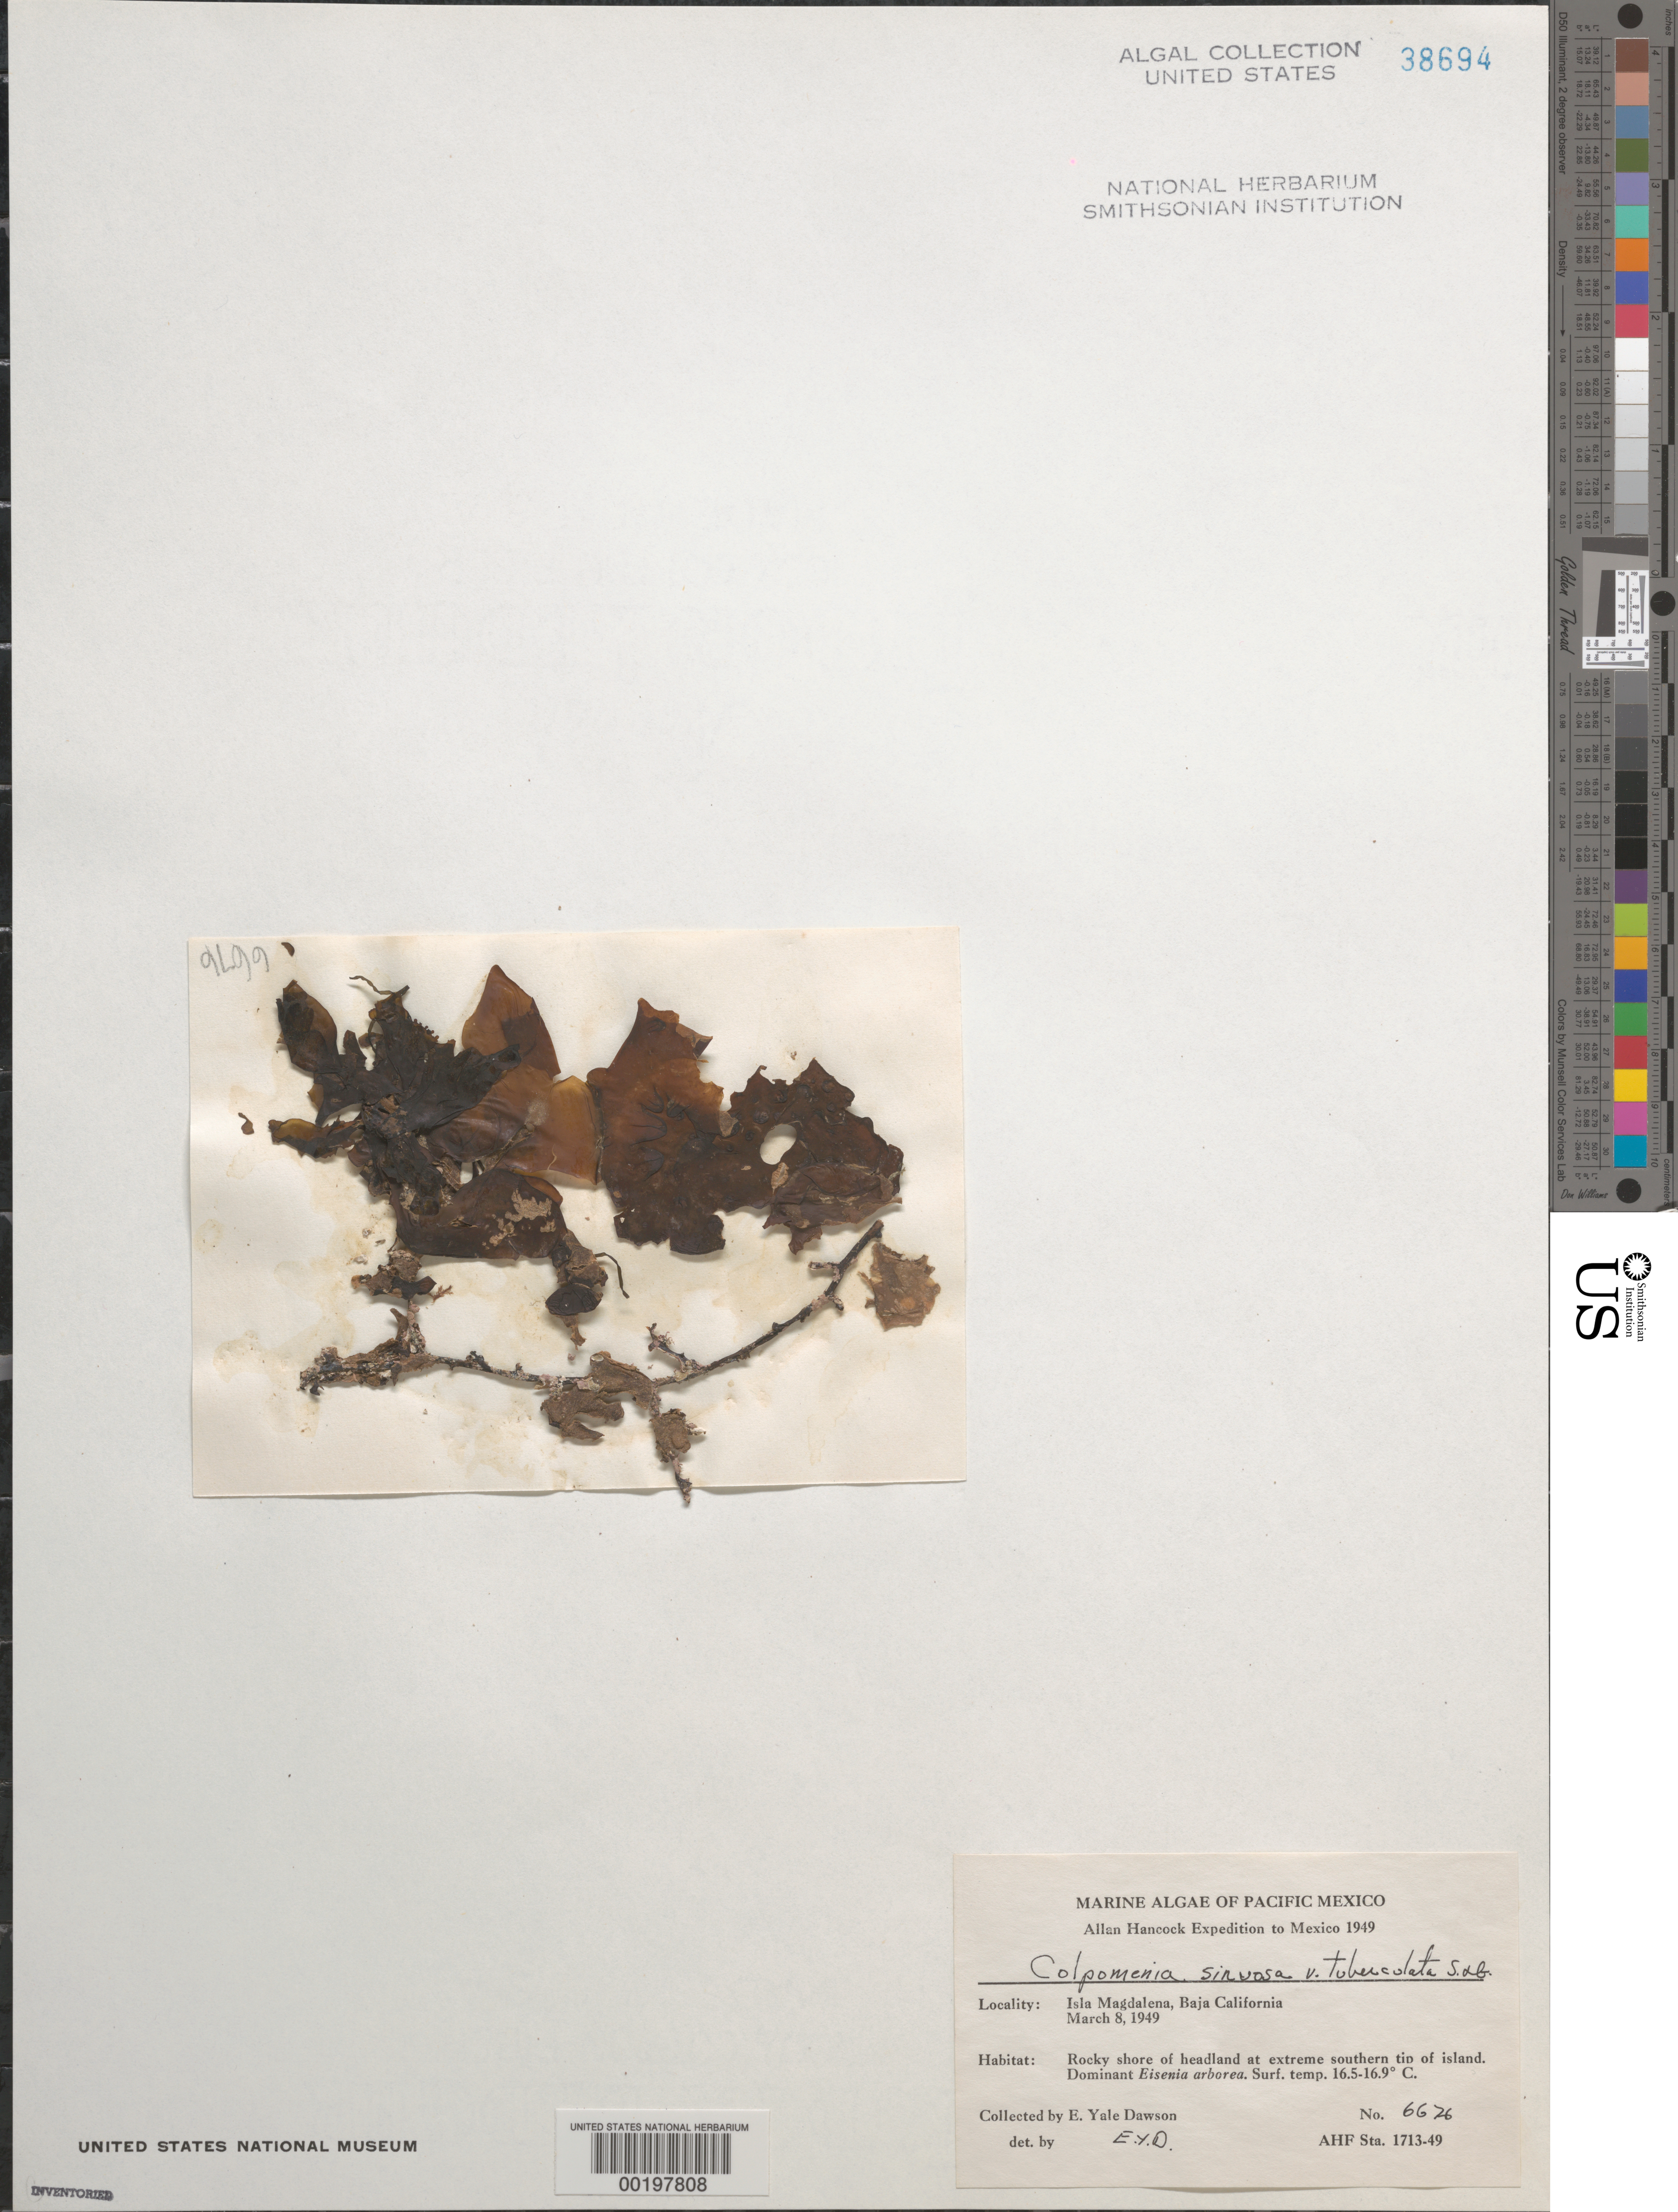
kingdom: Chromista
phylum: Ochrophyta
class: Phaeophyceae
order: Scytosiphonales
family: Scytosiphonaceae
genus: Colpomenia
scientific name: Colpomenia sinuosa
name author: (K. Mert. ex Roth) Derbes & Solier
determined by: Dawson, E. Y.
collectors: E. Y. Dawson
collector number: EYD 6626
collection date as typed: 08 Mar 1949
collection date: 1949-03-08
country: Mexico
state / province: Baja California Sur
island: Isla Magdalena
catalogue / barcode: US 38694